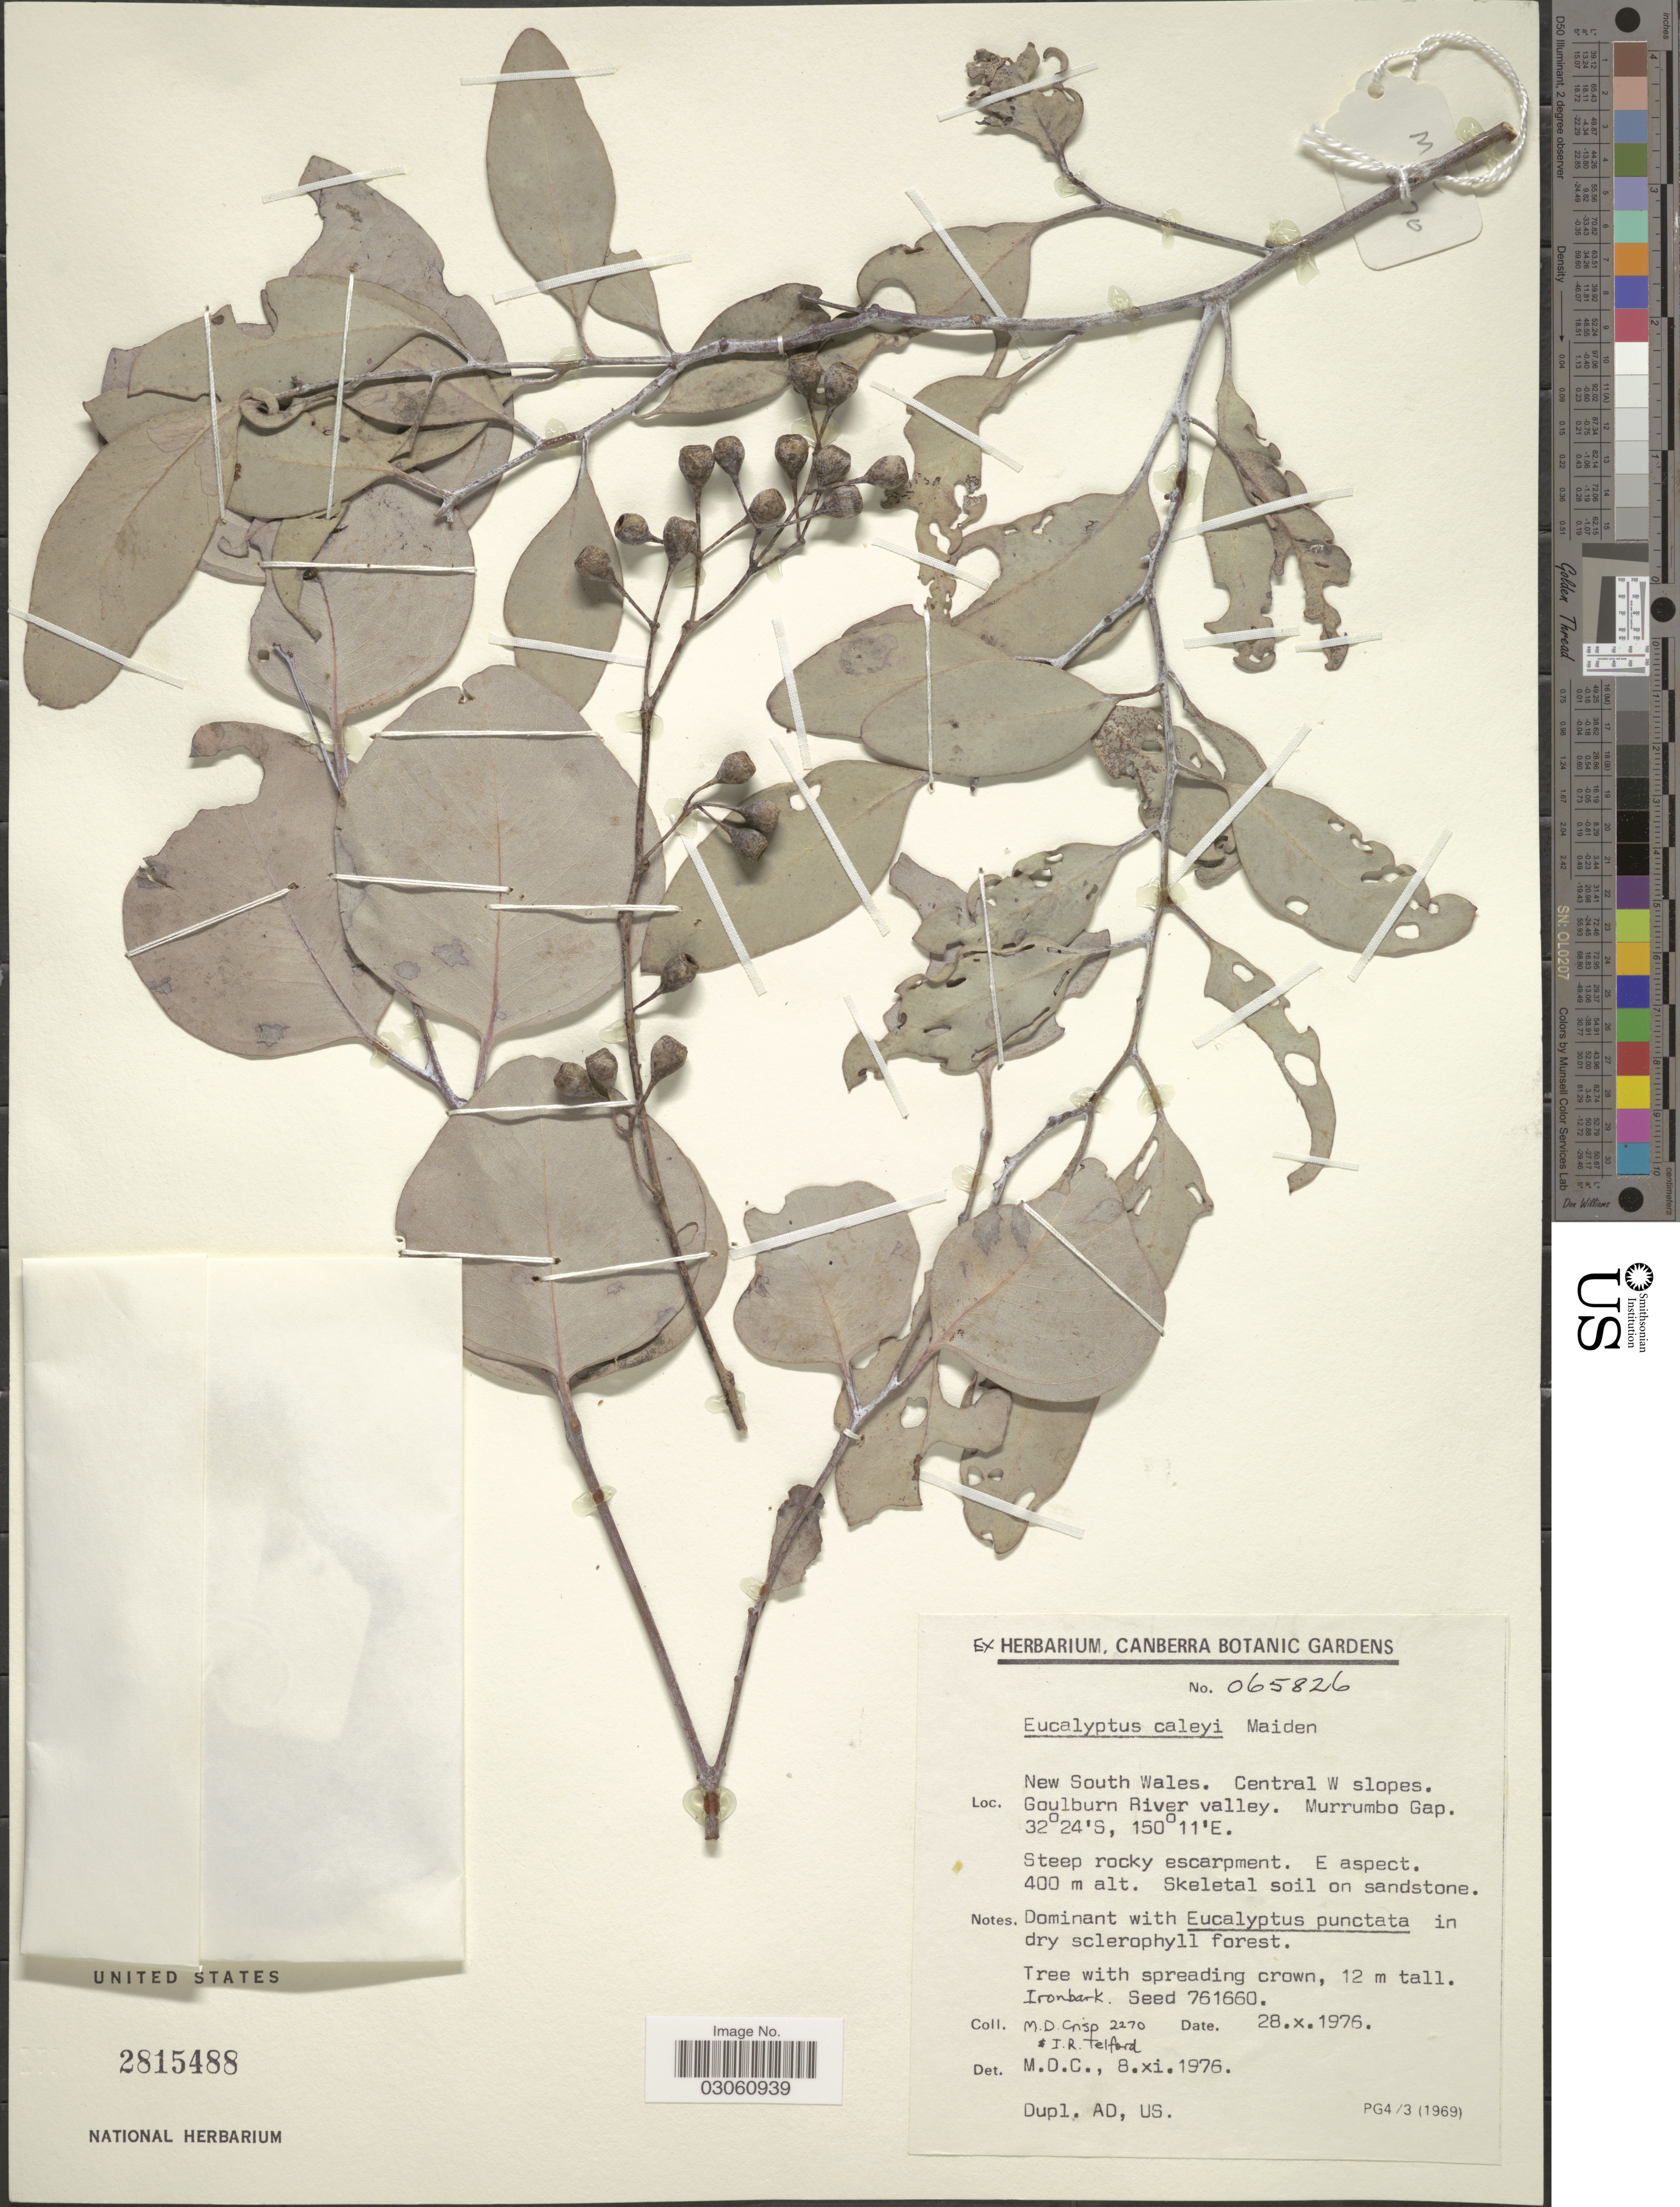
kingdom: Plantae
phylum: Tracheophyta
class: Magnoliopsida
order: Myrtales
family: Myrtaceae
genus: Eucalyptus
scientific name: Eucalyptus caleyi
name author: Maiden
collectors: M. Crisp & I. R. Telford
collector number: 065826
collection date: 1976-10-28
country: Australia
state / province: New South Wales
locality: Central W slopes, Goulburn River valley, Murrumbo Gap.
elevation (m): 400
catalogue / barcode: US 2815488